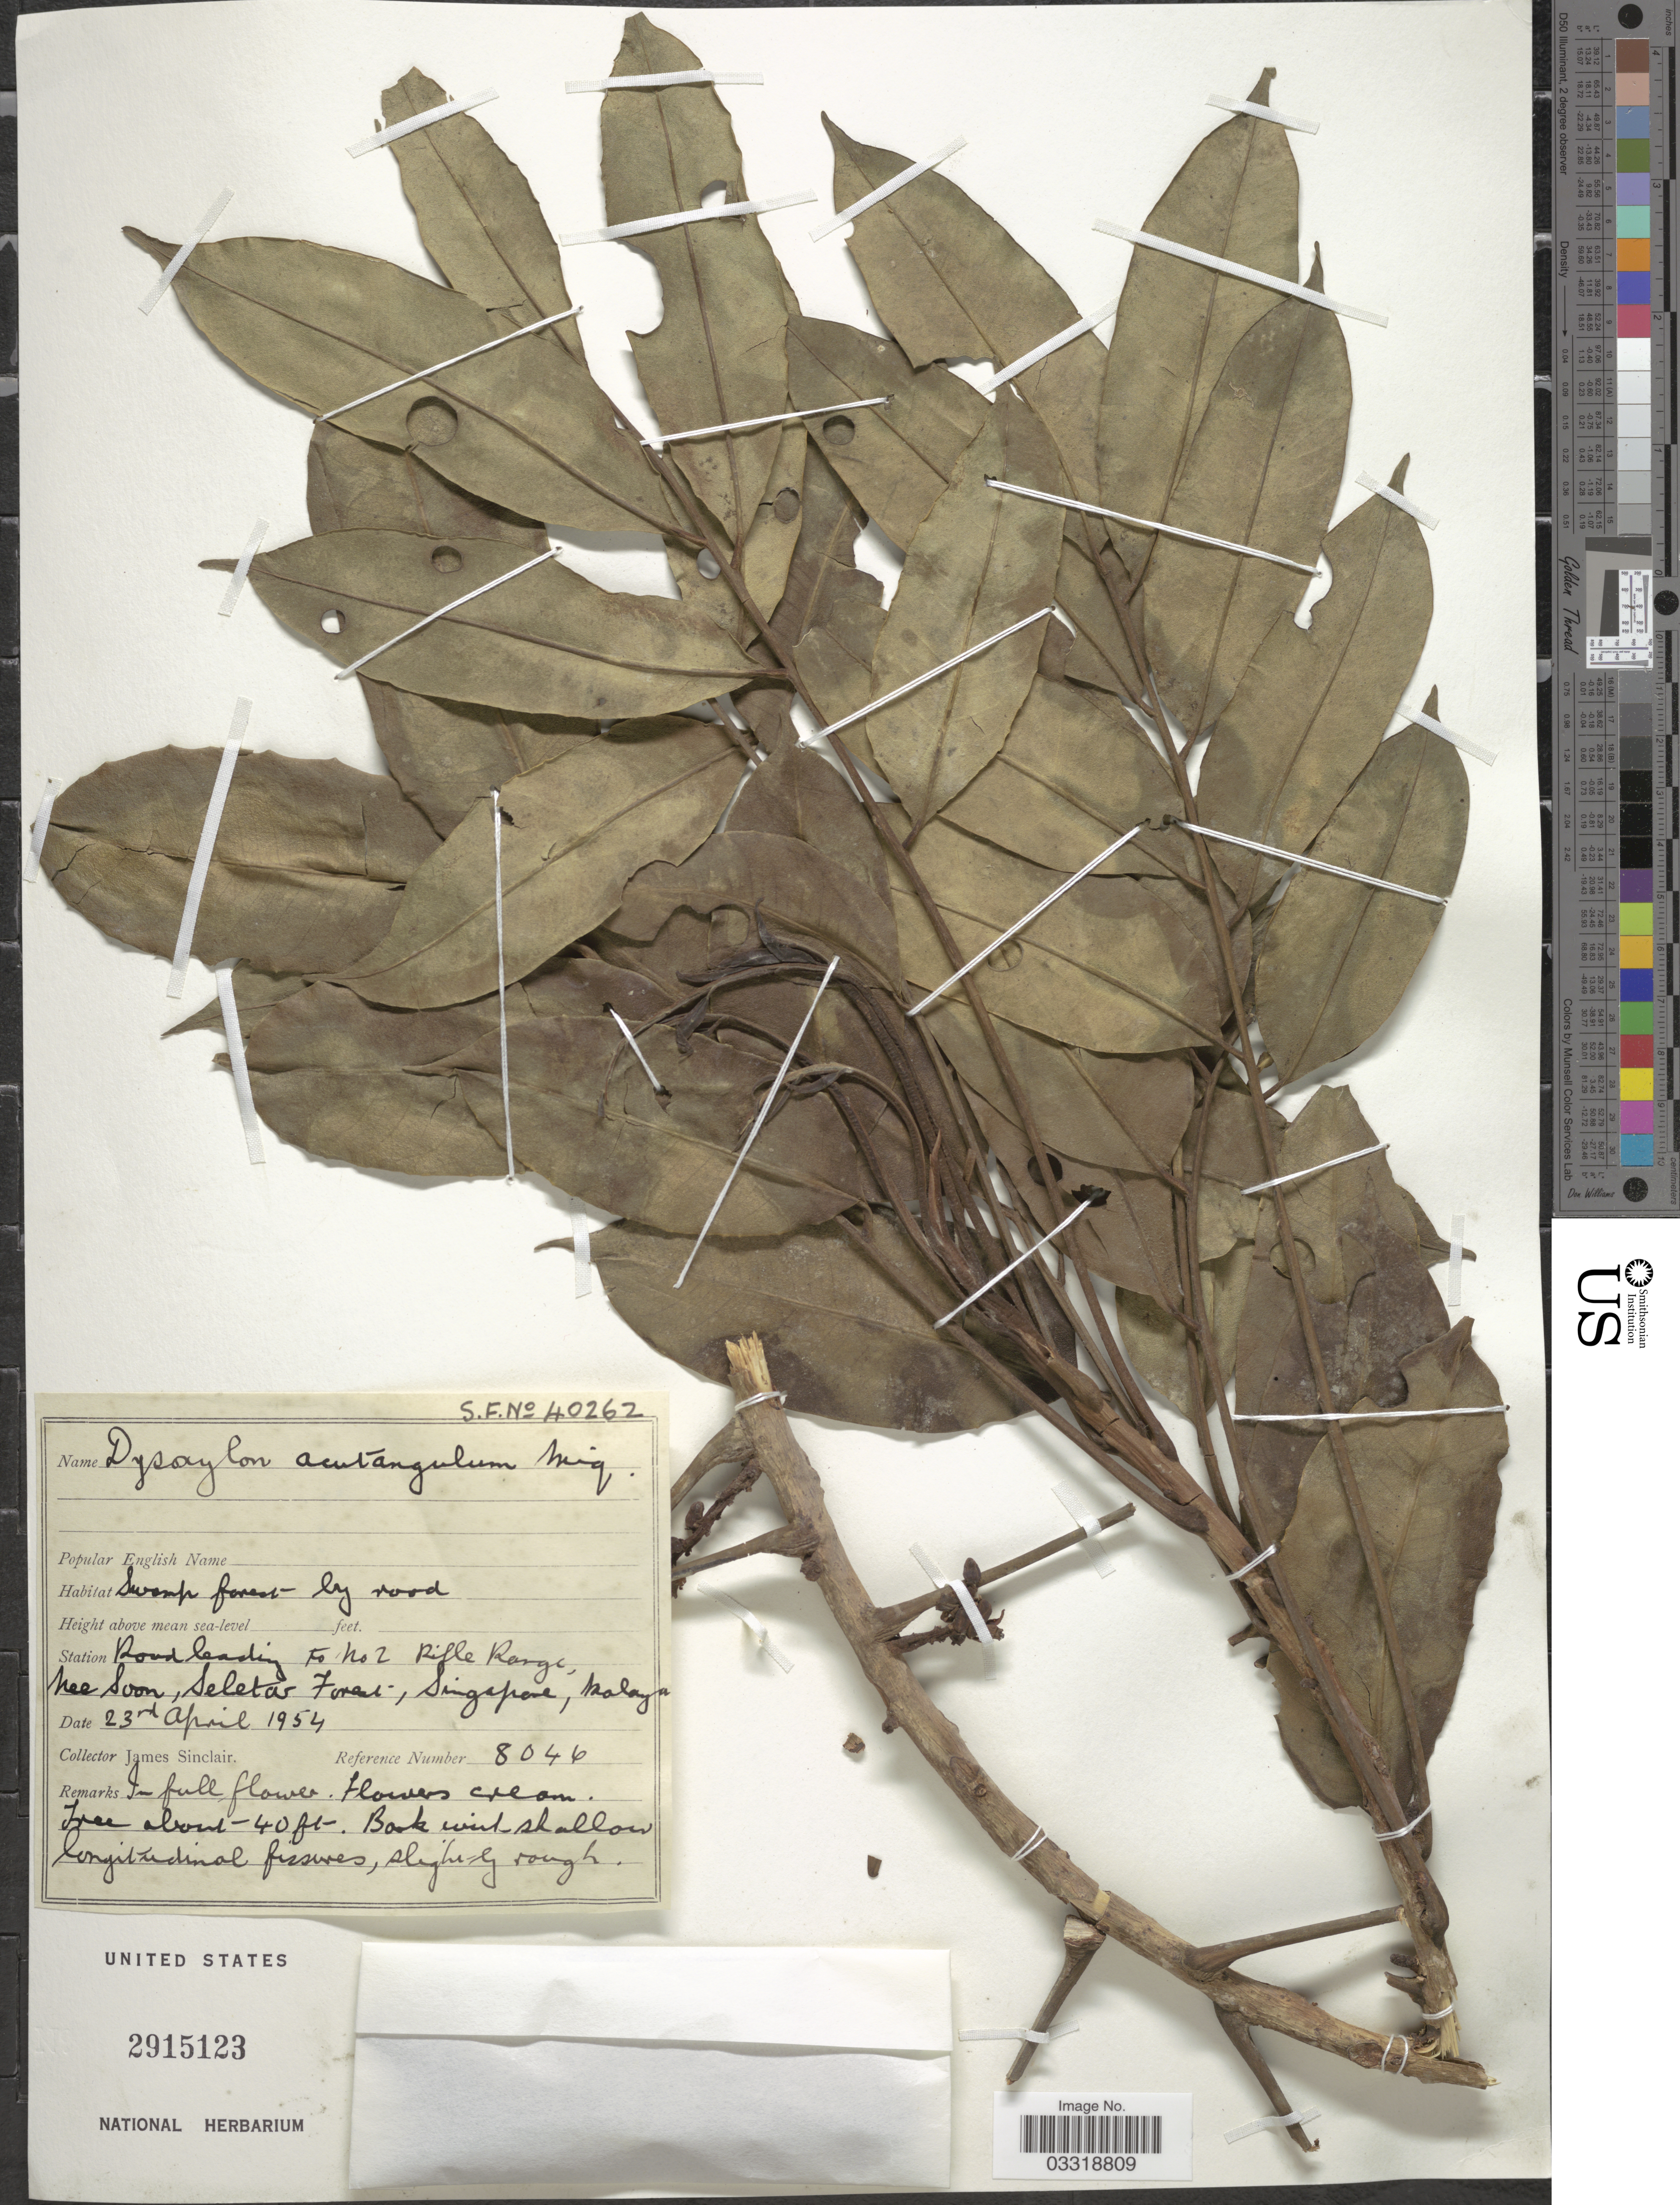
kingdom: Plantae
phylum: Tracheophyta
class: Magnoliopsida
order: Sapindales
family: Meliaceae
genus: Dysoxylum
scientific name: Dysoxylum acutangulum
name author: Miq.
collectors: J. Sinclair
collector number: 8046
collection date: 1954-04-23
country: Singapore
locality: Station Road leading to no 2 Rifle Range, Nee Soon, Seletas Forest, Malaya.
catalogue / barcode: US 2915123